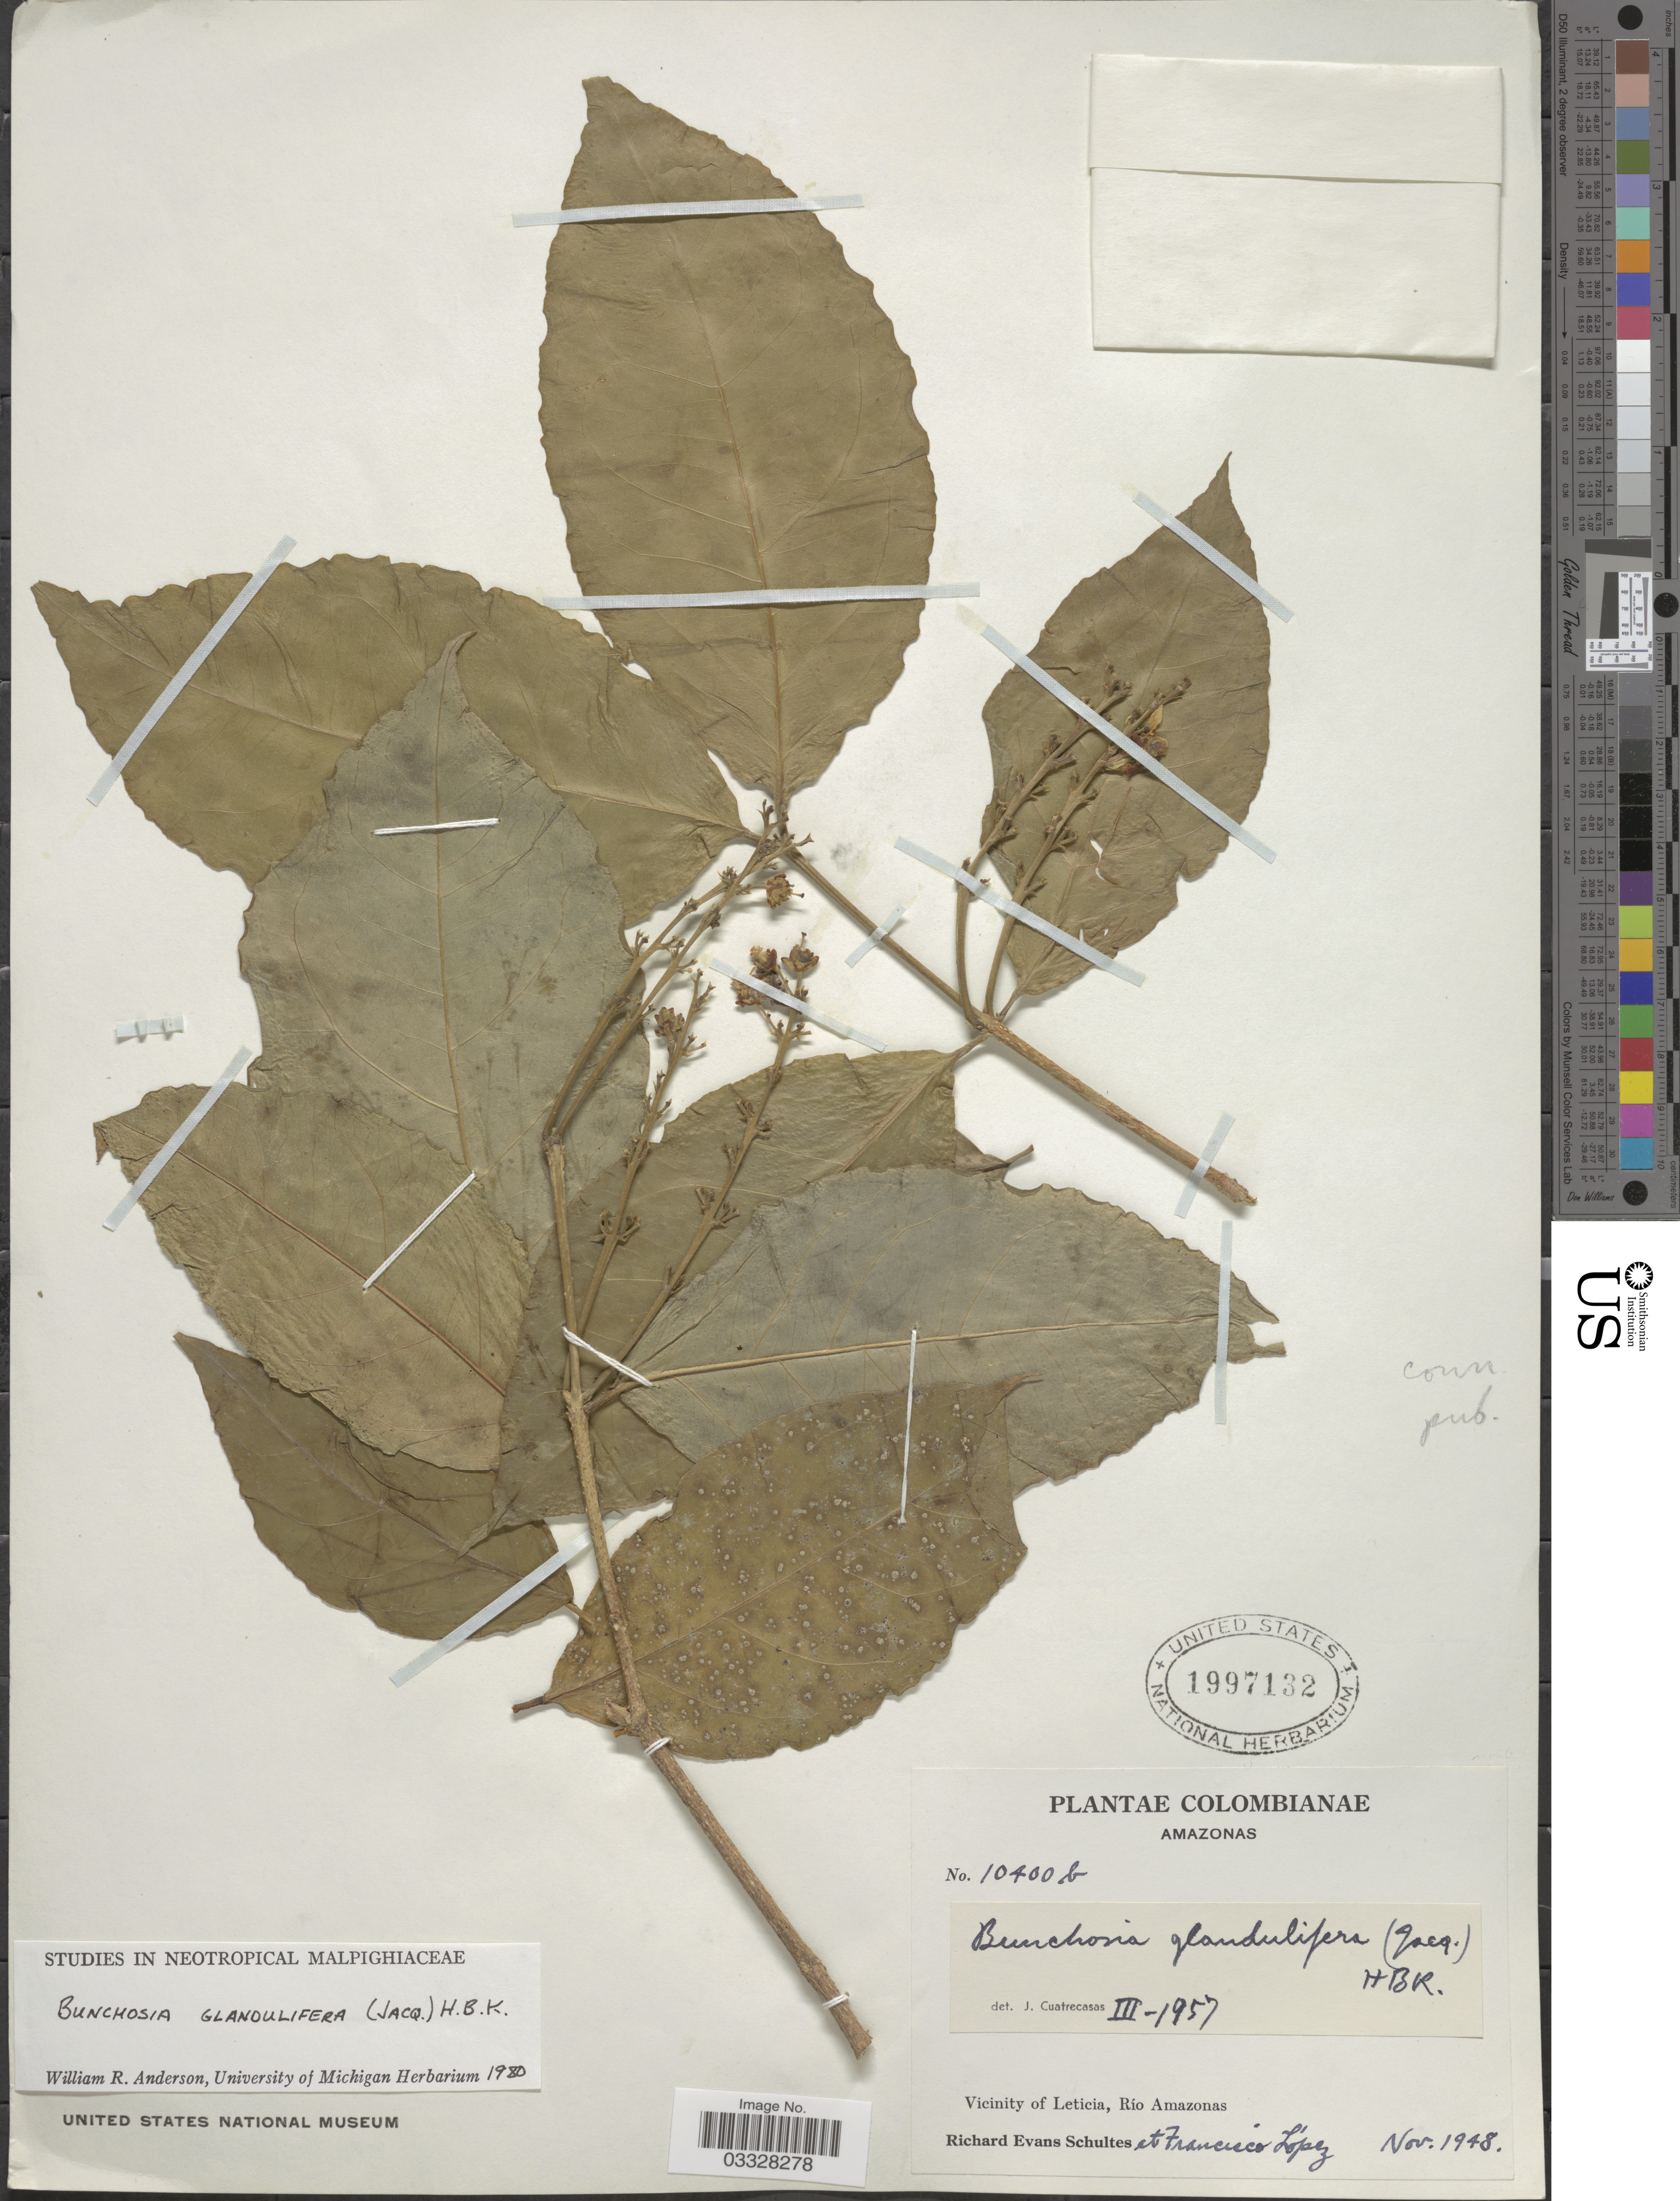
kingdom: Plantae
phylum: Tracheophyta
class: Magnoliopsida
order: Malpighiales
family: Malpighiaceae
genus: Bunchosia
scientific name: Bunchosia glandulifera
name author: (Jacq.) Kunth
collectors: R. E. Schultes & F. Lopéz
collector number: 10400b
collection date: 1948-11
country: Colombia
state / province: Amazônas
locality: Vicinity of Leticia, Río Amazonas.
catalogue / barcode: US 1997132